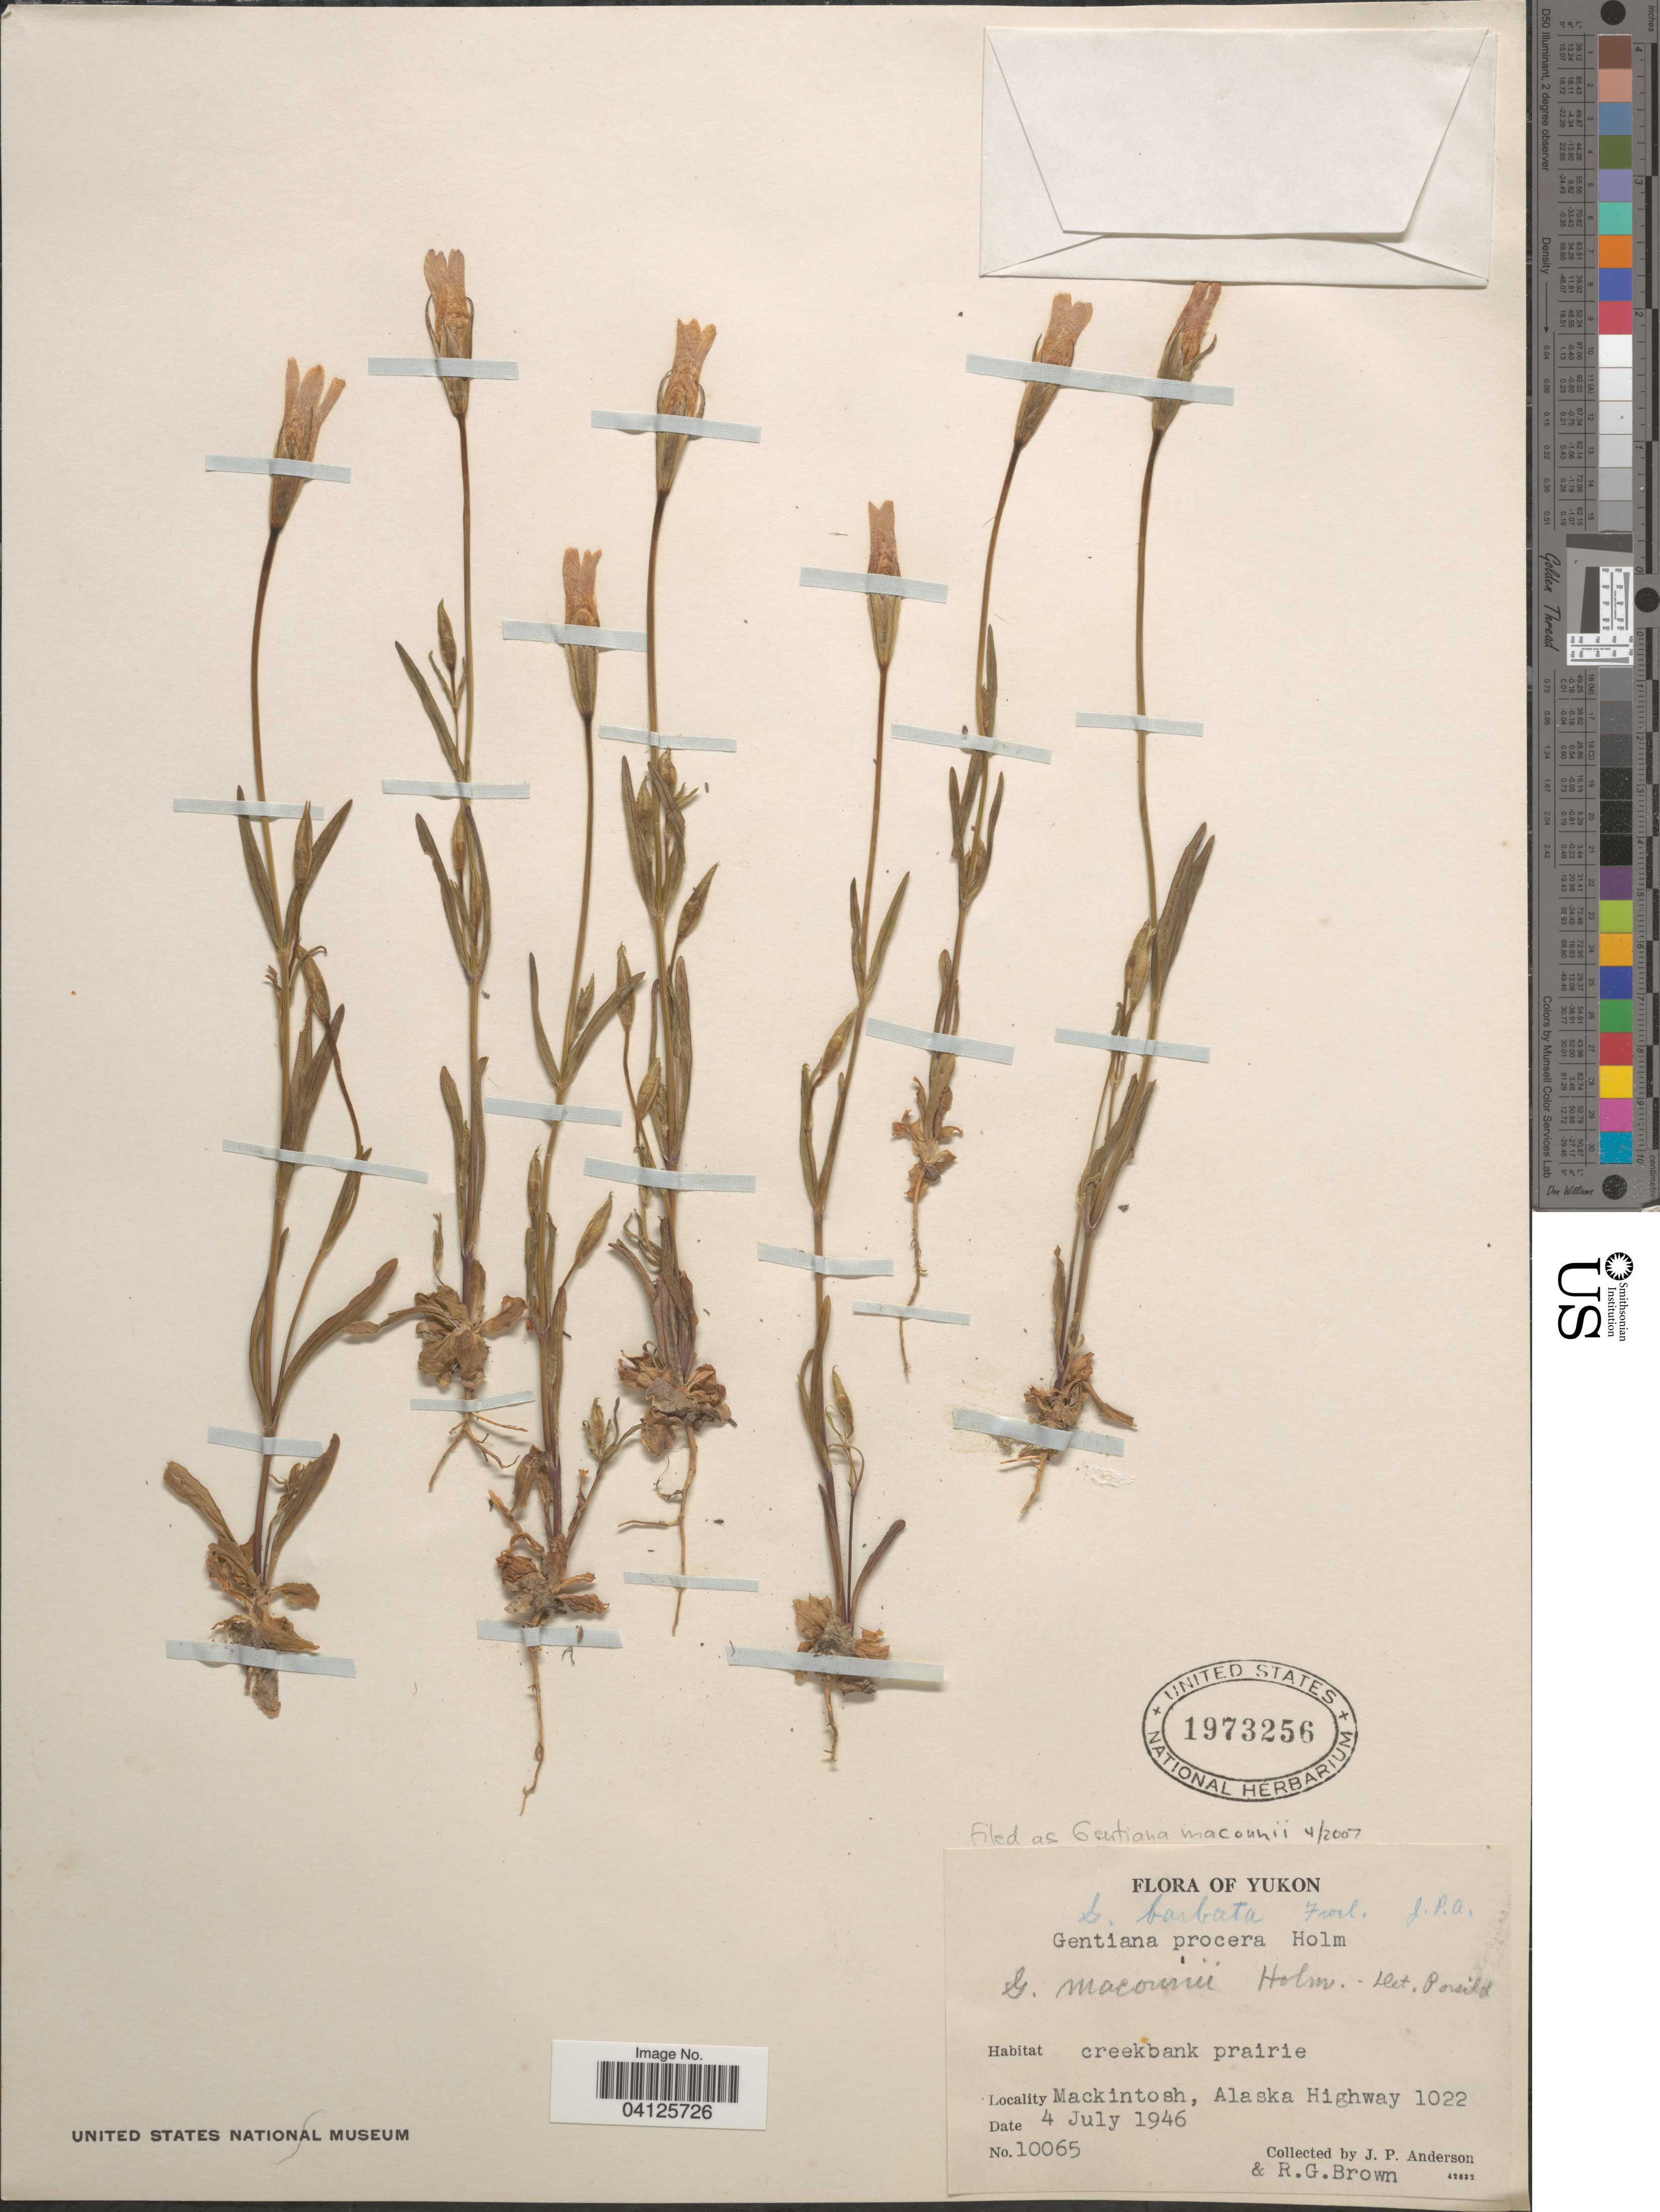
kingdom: Plantae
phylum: Tracheophyta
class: Magnoliopsida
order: Gentianales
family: Gentianaceae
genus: Gentiana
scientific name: Gentiana macounii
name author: Holm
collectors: J. P. Anderson & R. G. Brown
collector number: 10065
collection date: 1946-07-04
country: Canada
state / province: Yukon Territory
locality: Yukon. Mackintosh, Alaska Highway 1022.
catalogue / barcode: US 1973256